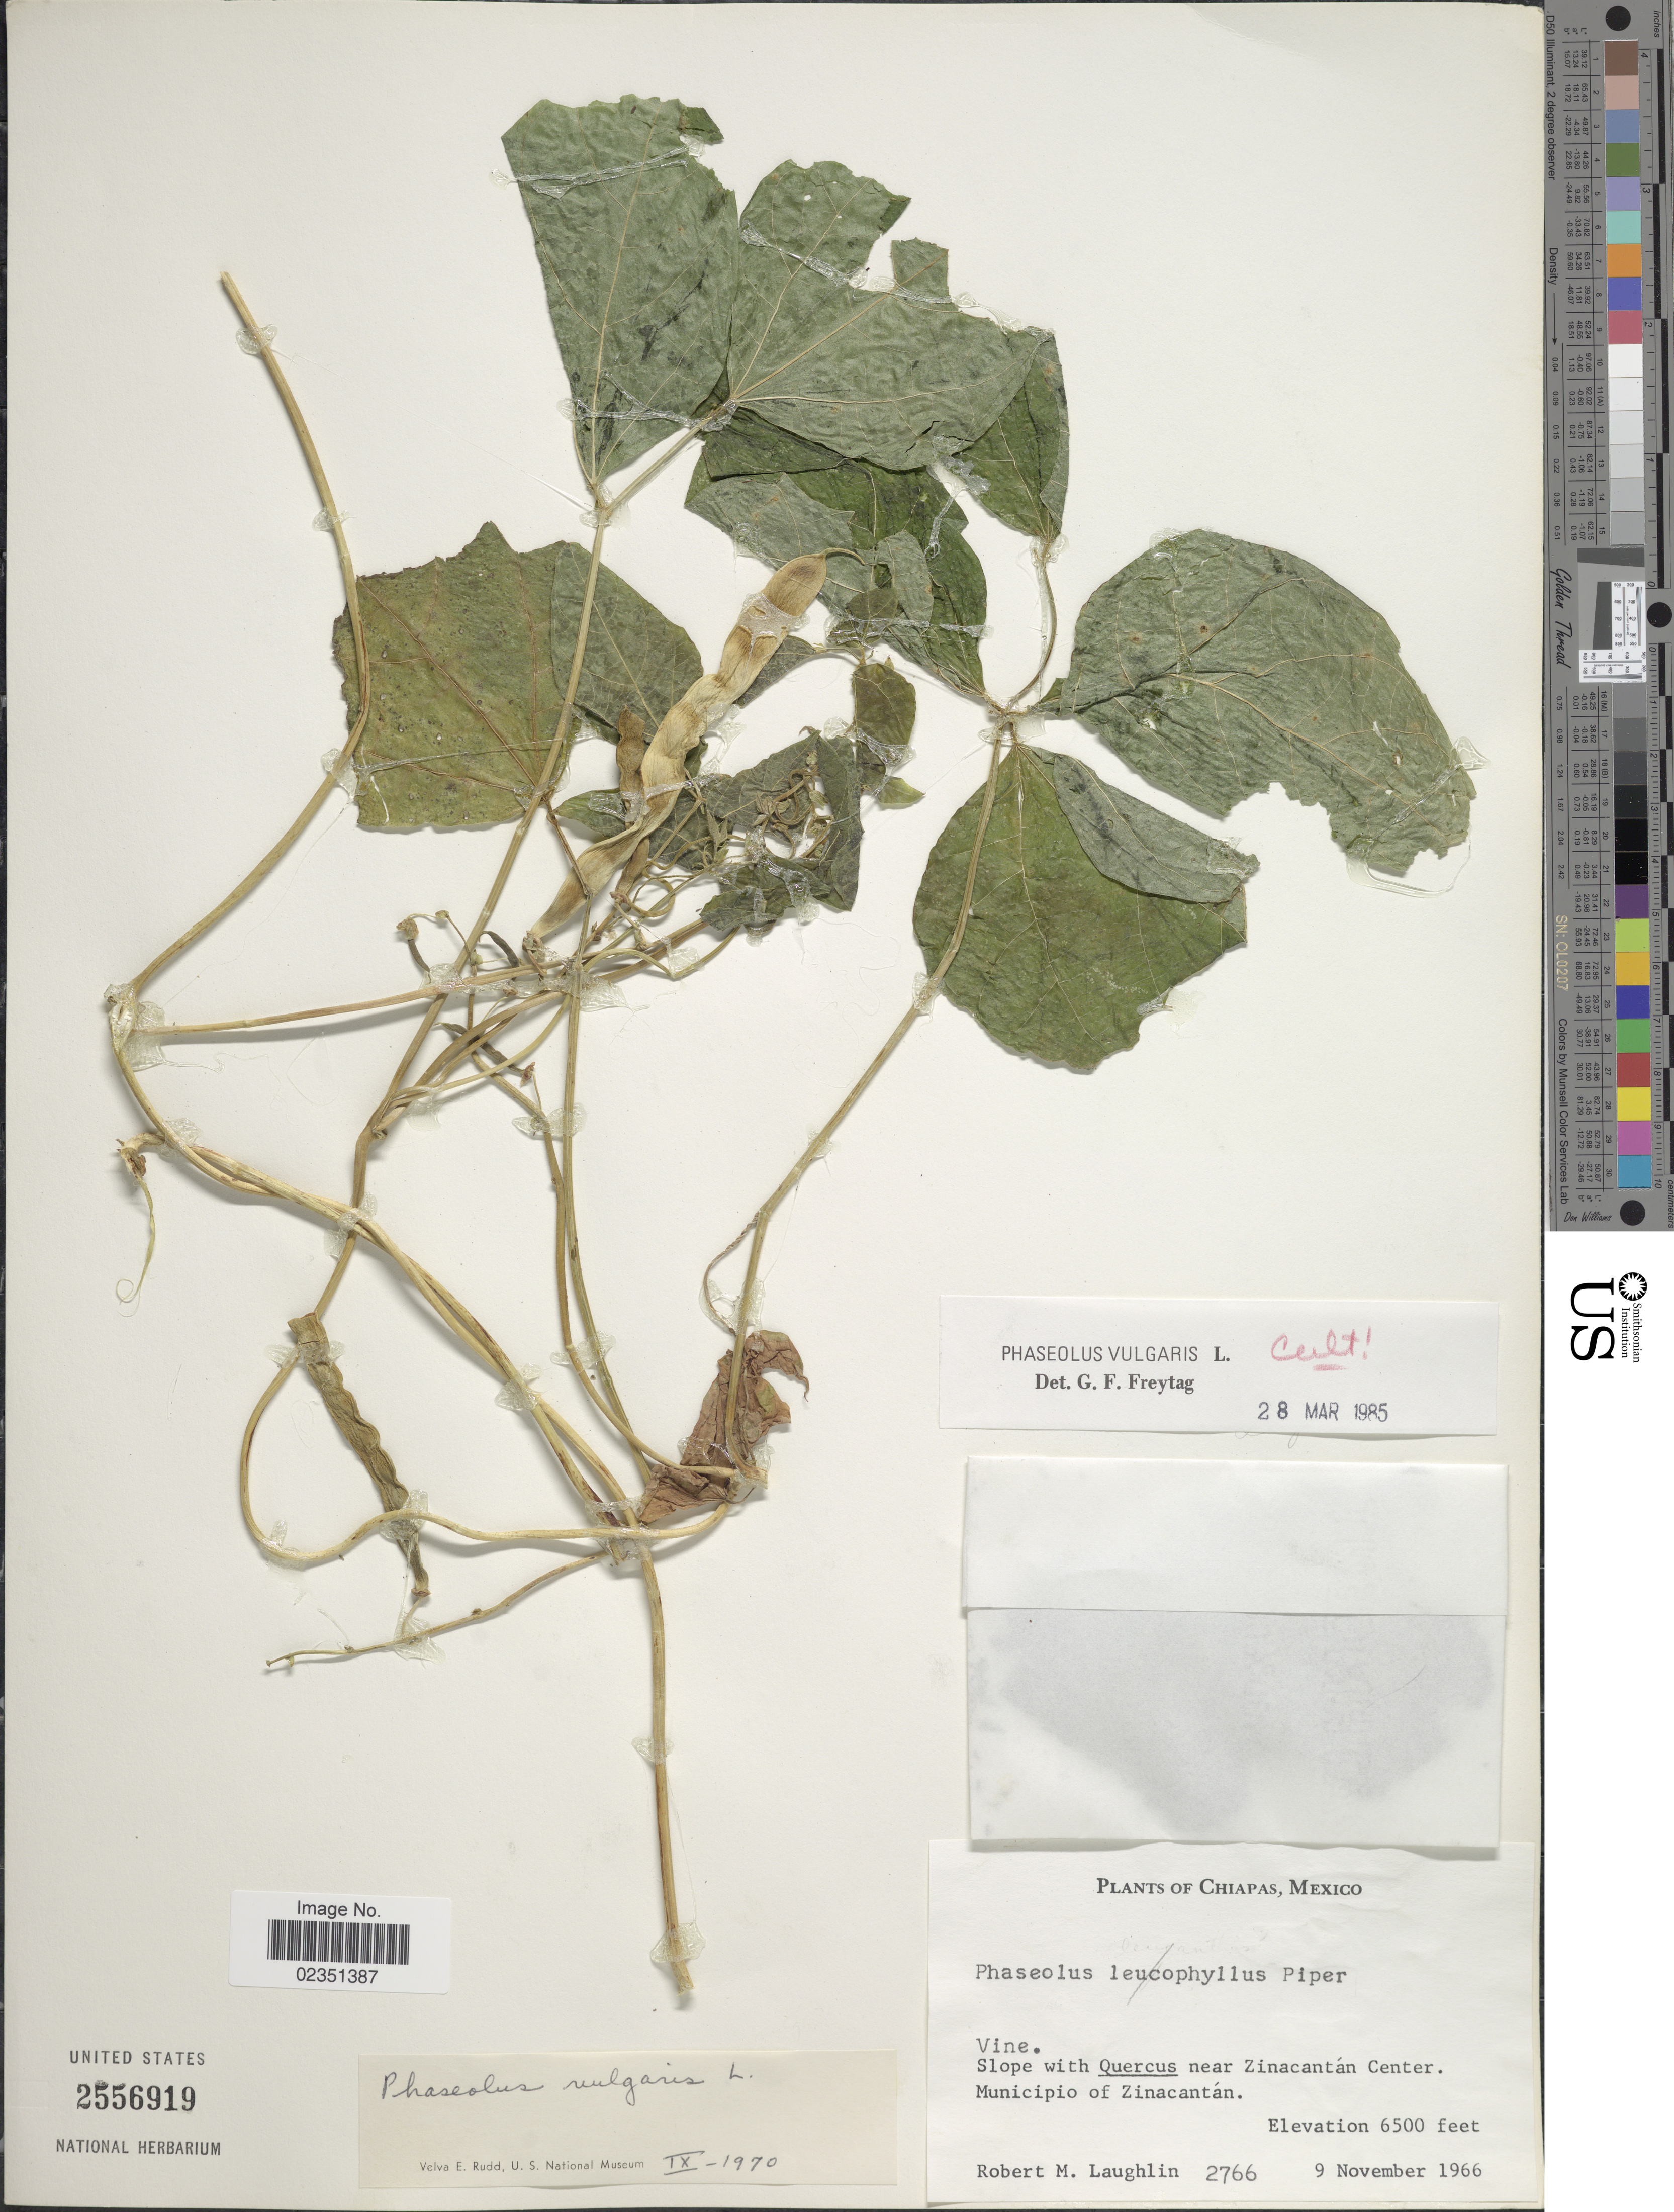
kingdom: Plantae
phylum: Tracheophyta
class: Magnoliopsida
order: Fabales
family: Fabaceae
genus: Phaseolus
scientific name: Phaseolus vulgaris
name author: L.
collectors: R. M. Laughlin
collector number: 2766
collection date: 1966-11-09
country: Mexico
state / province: Chiapas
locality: Near Zinacantan Center. Municipio of Zinacantan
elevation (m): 1981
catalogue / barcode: US 2556919